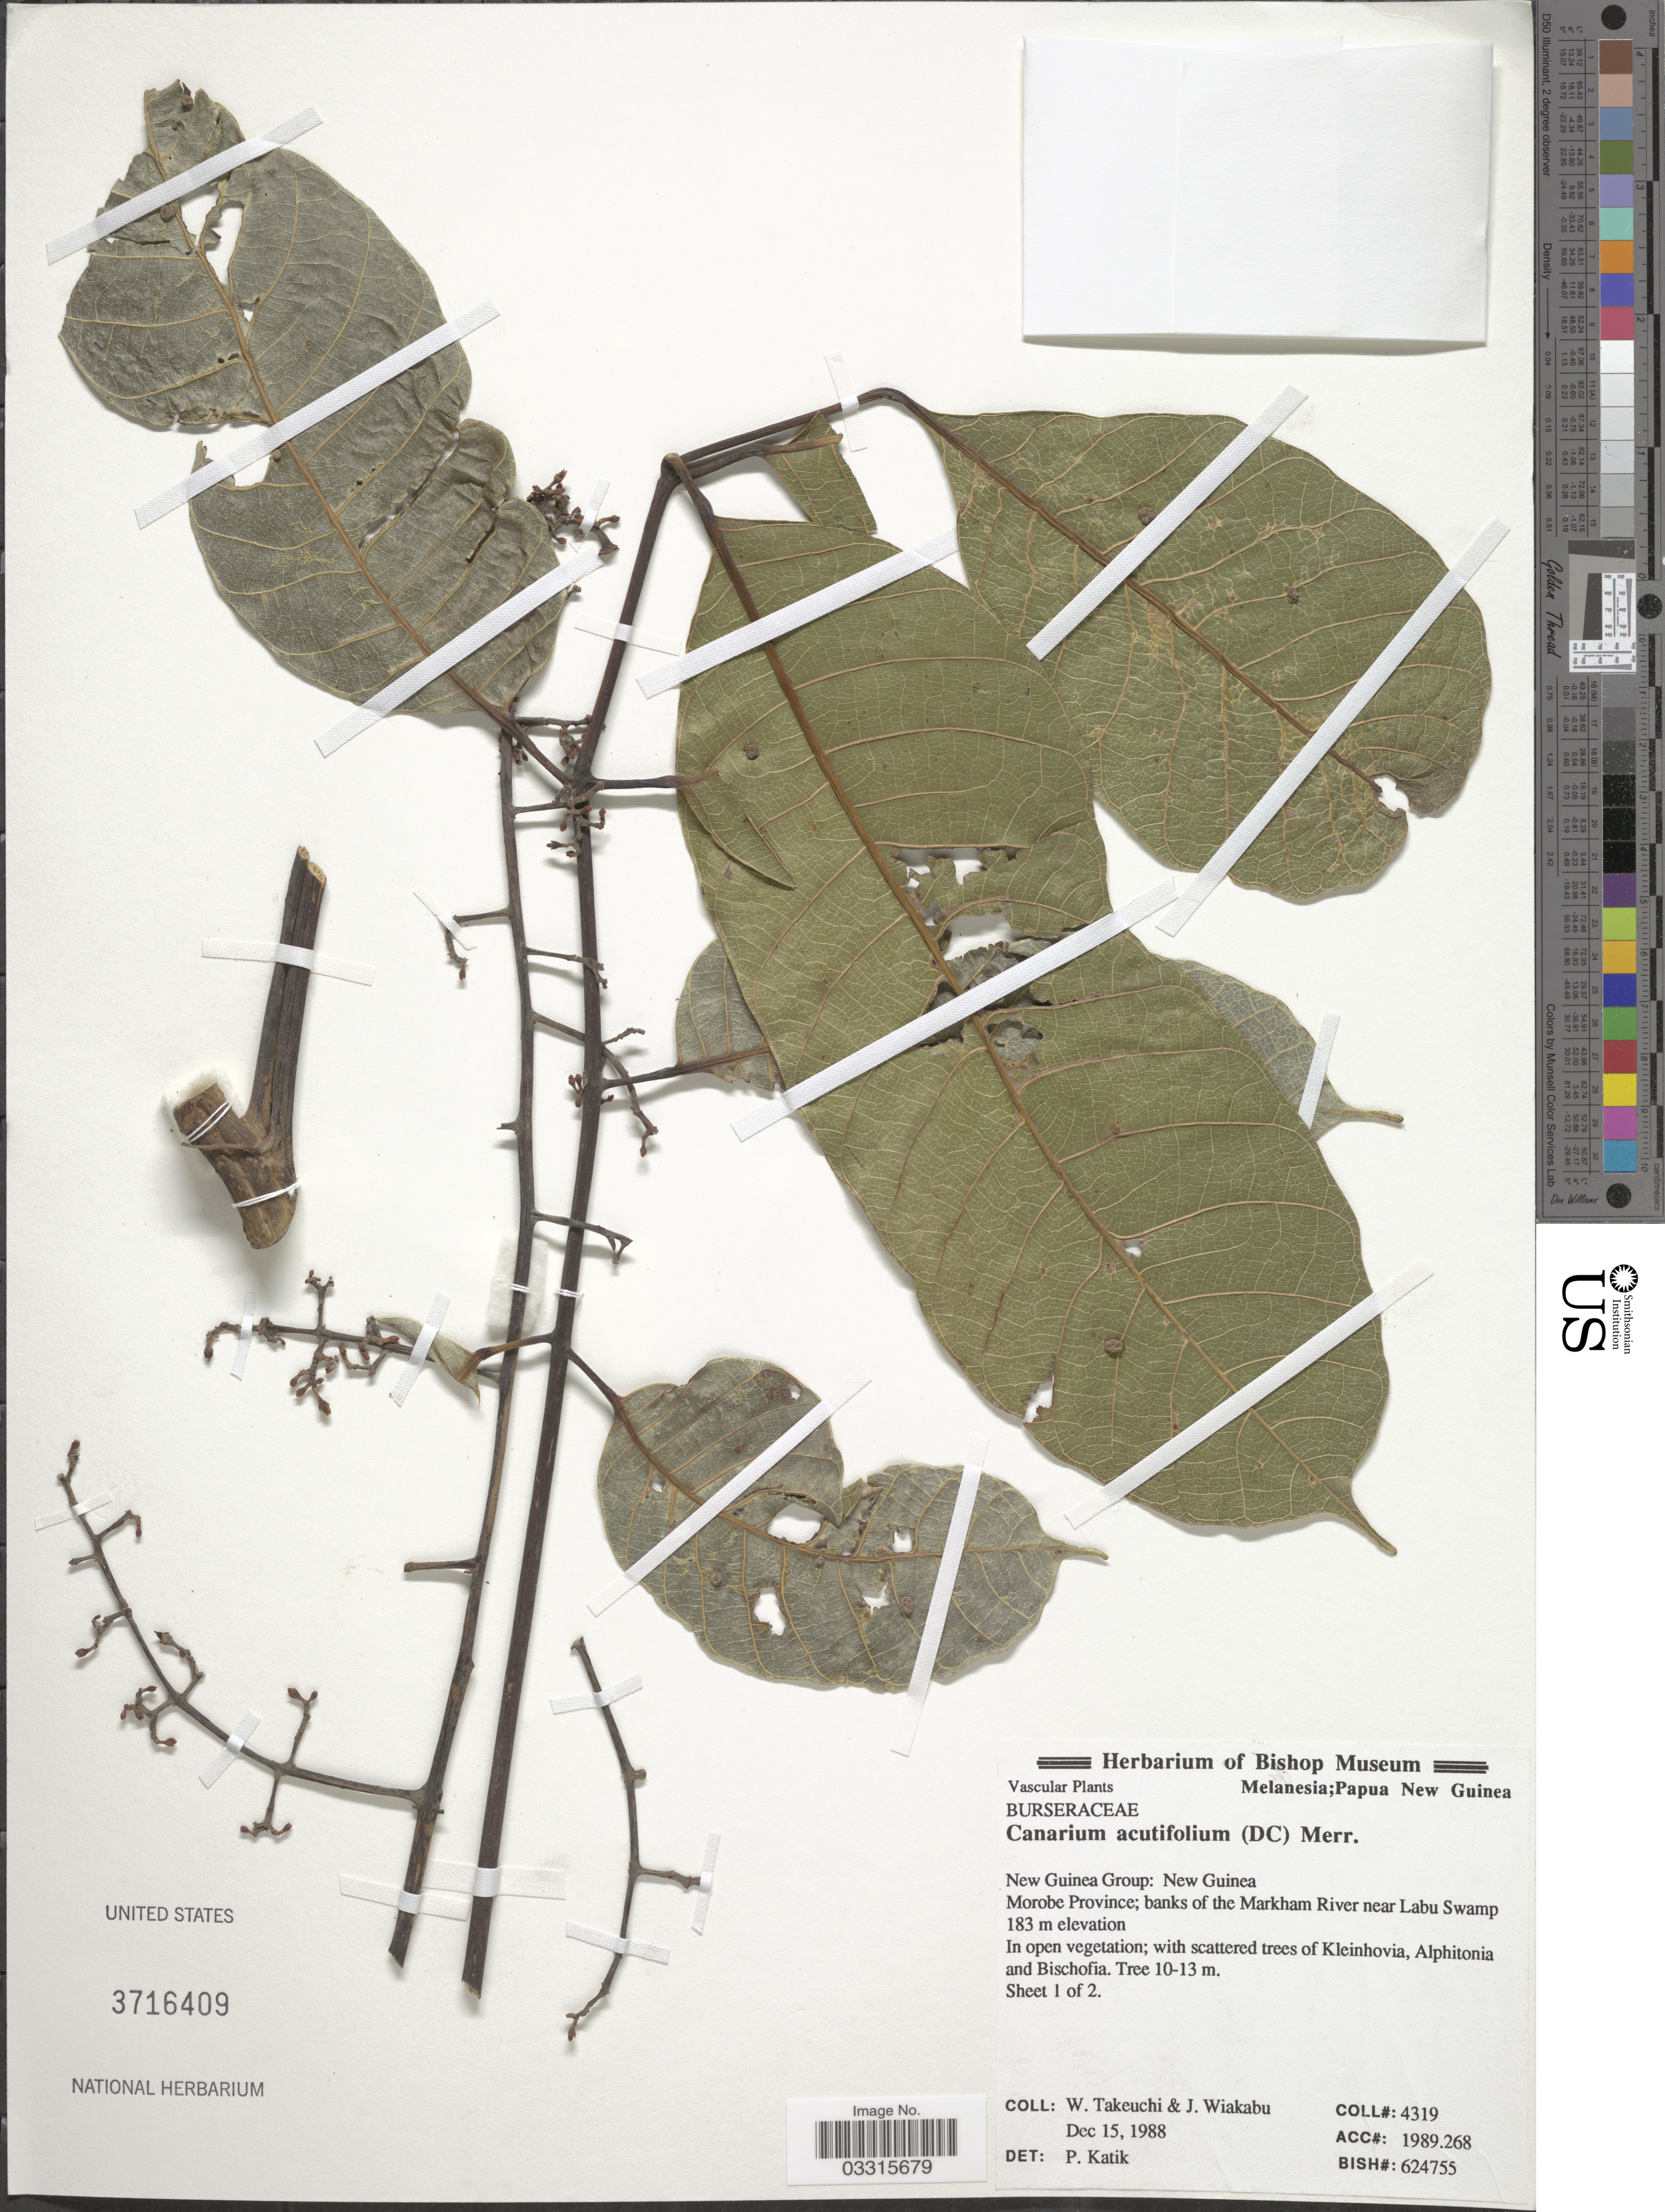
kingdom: Plantae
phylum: Tracheophyta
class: Magnoliopsida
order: Sapindales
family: Burseraceae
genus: Canarium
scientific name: Canarium acutifolium var. acutifolium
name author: (DC.) Merr.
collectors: W. Takeuchi & J. Wiakabu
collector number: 4319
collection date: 1988-12-15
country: Papua New Guinea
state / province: Morobe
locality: New Guinea Group: New Guinea. Banks of the Markham River near Labu Swamp.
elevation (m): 183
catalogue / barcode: US 3716409